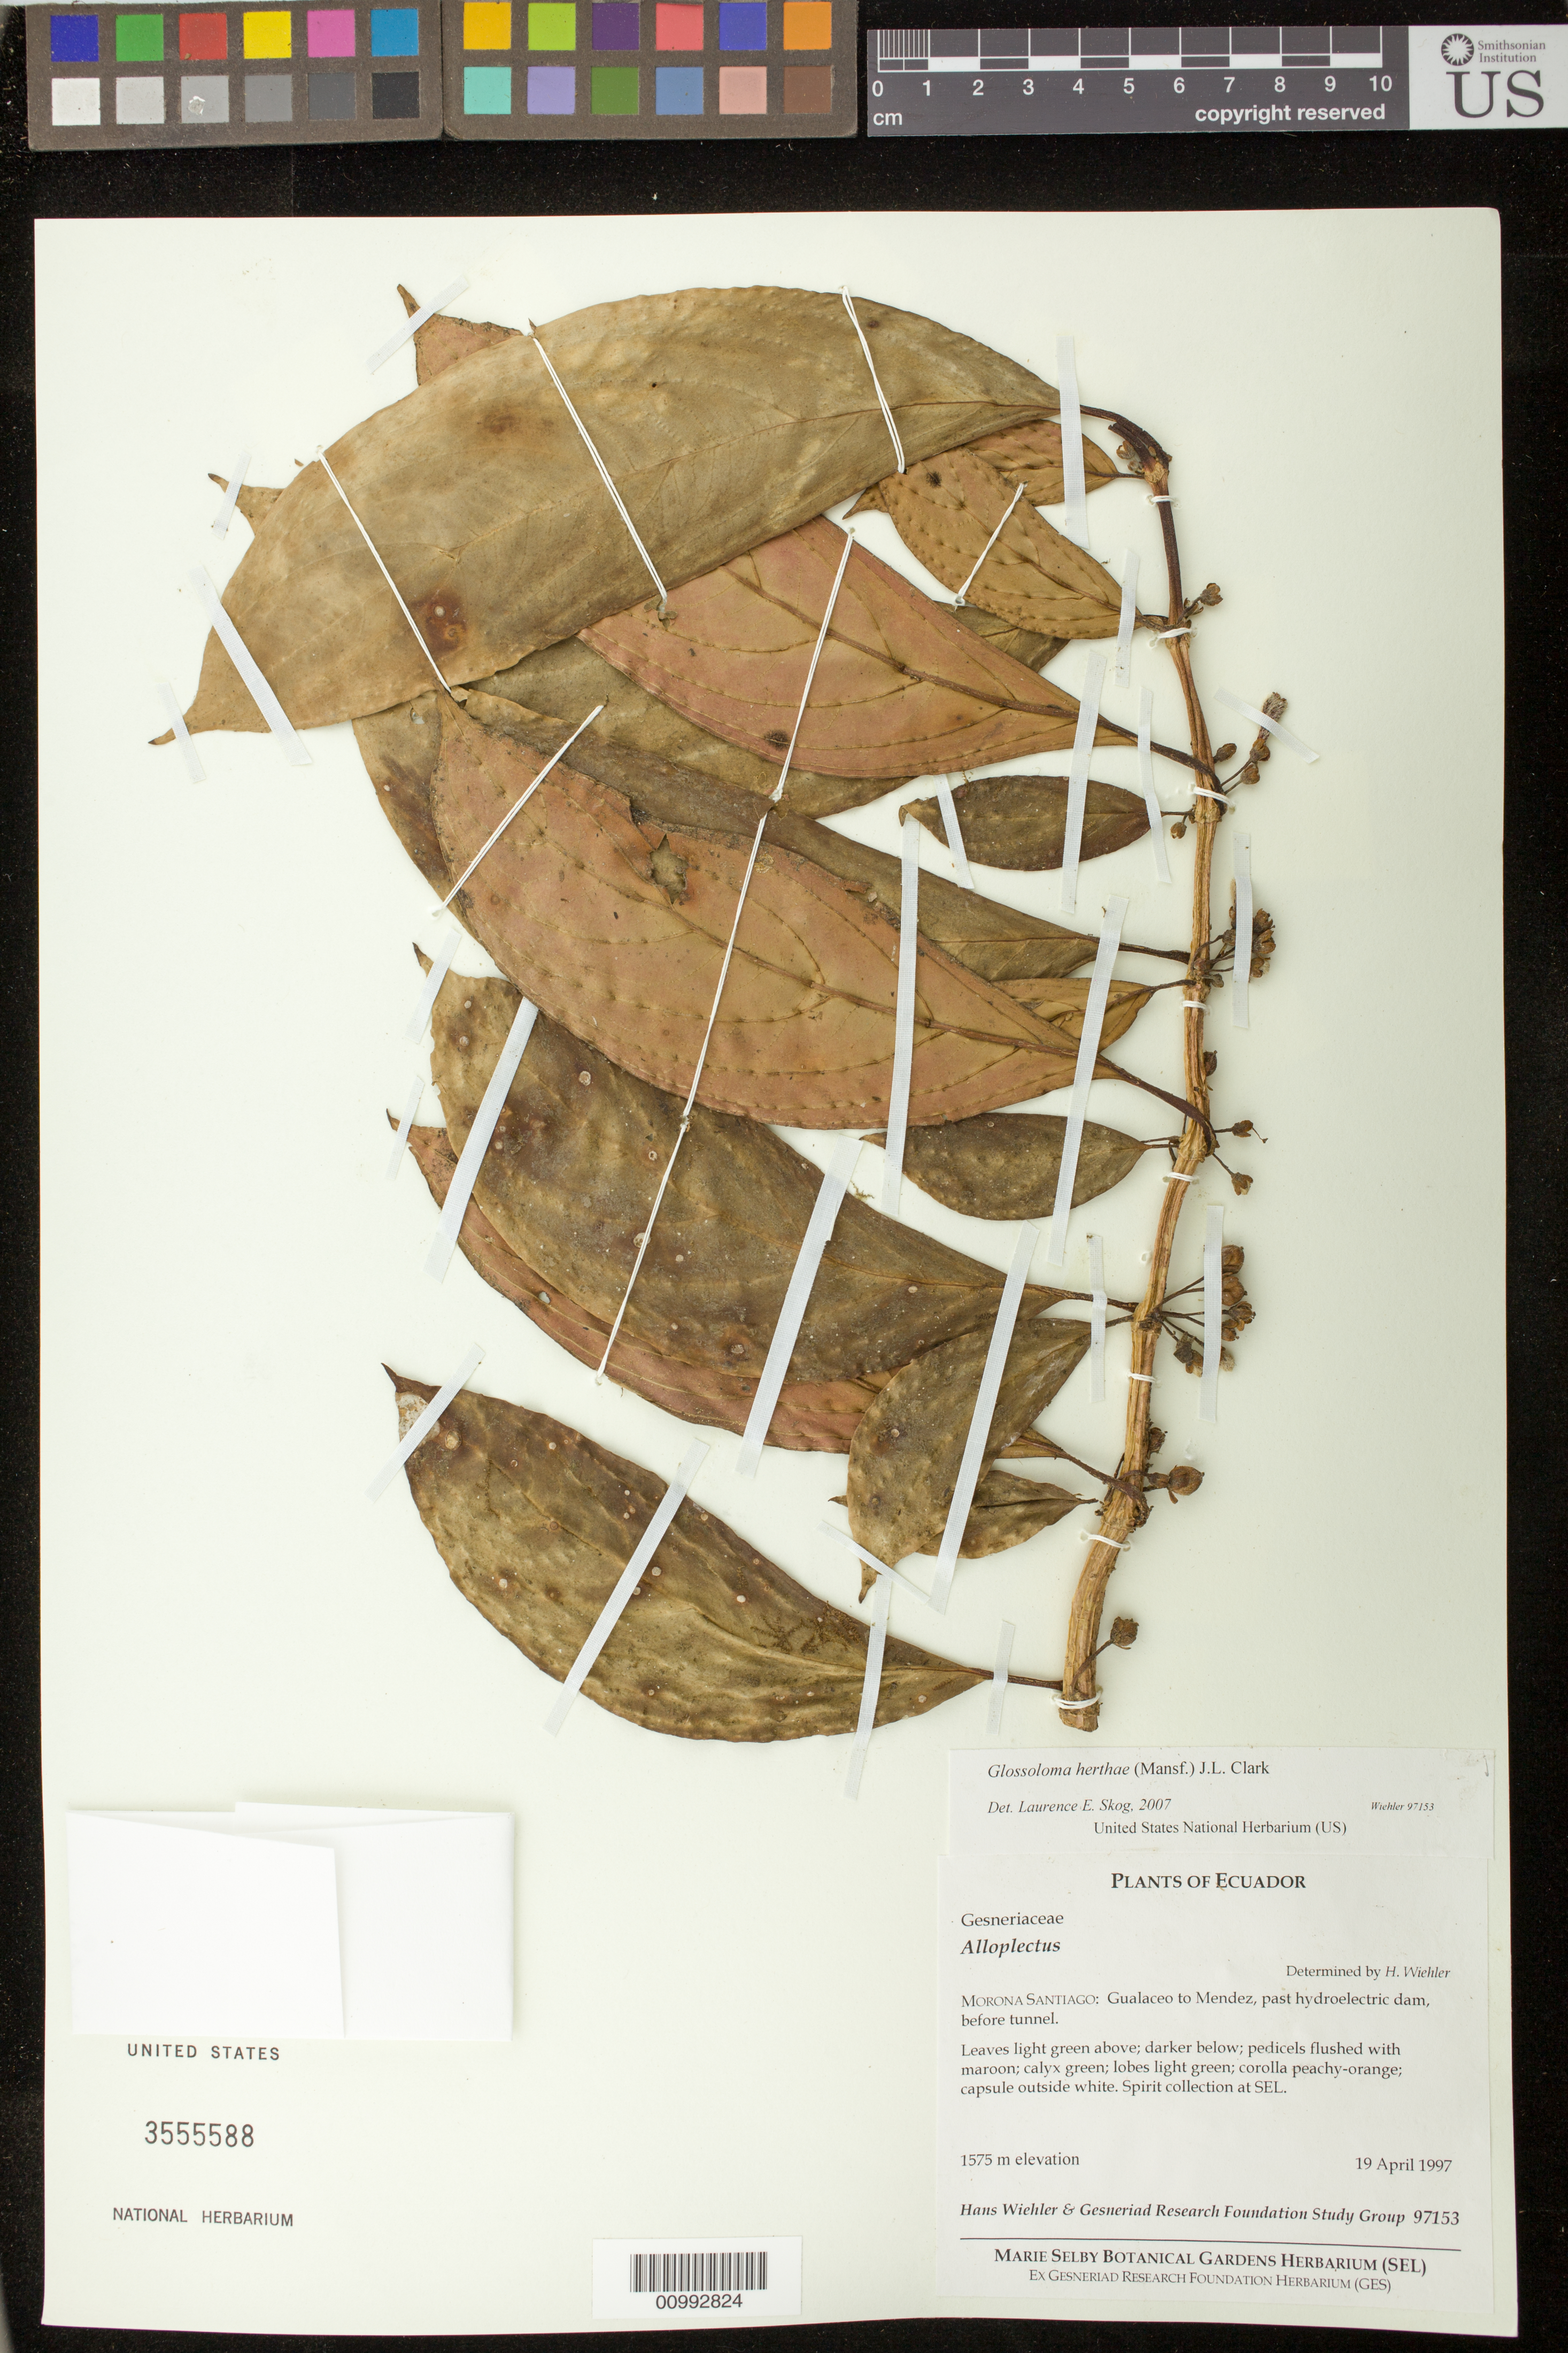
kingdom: Plantae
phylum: Tracheophyta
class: Magnoliopsida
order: Lamiales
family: Gesneriaceae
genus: Glossoloma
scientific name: Glossoloma herthae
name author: (Mansf.) J.L. Clark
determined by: Skog, Laurence E.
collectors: H. J. Wiehler & GRF Study Group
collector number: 97153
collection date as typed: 19 Apr 1997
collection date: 1997-04-19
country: Ecuador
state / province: Morona-Santiago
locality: Morona-Santiago: Gualaceo to Mendez, past hydroelectric dam, before tunnel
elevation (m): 1575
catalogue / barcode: US 3555588